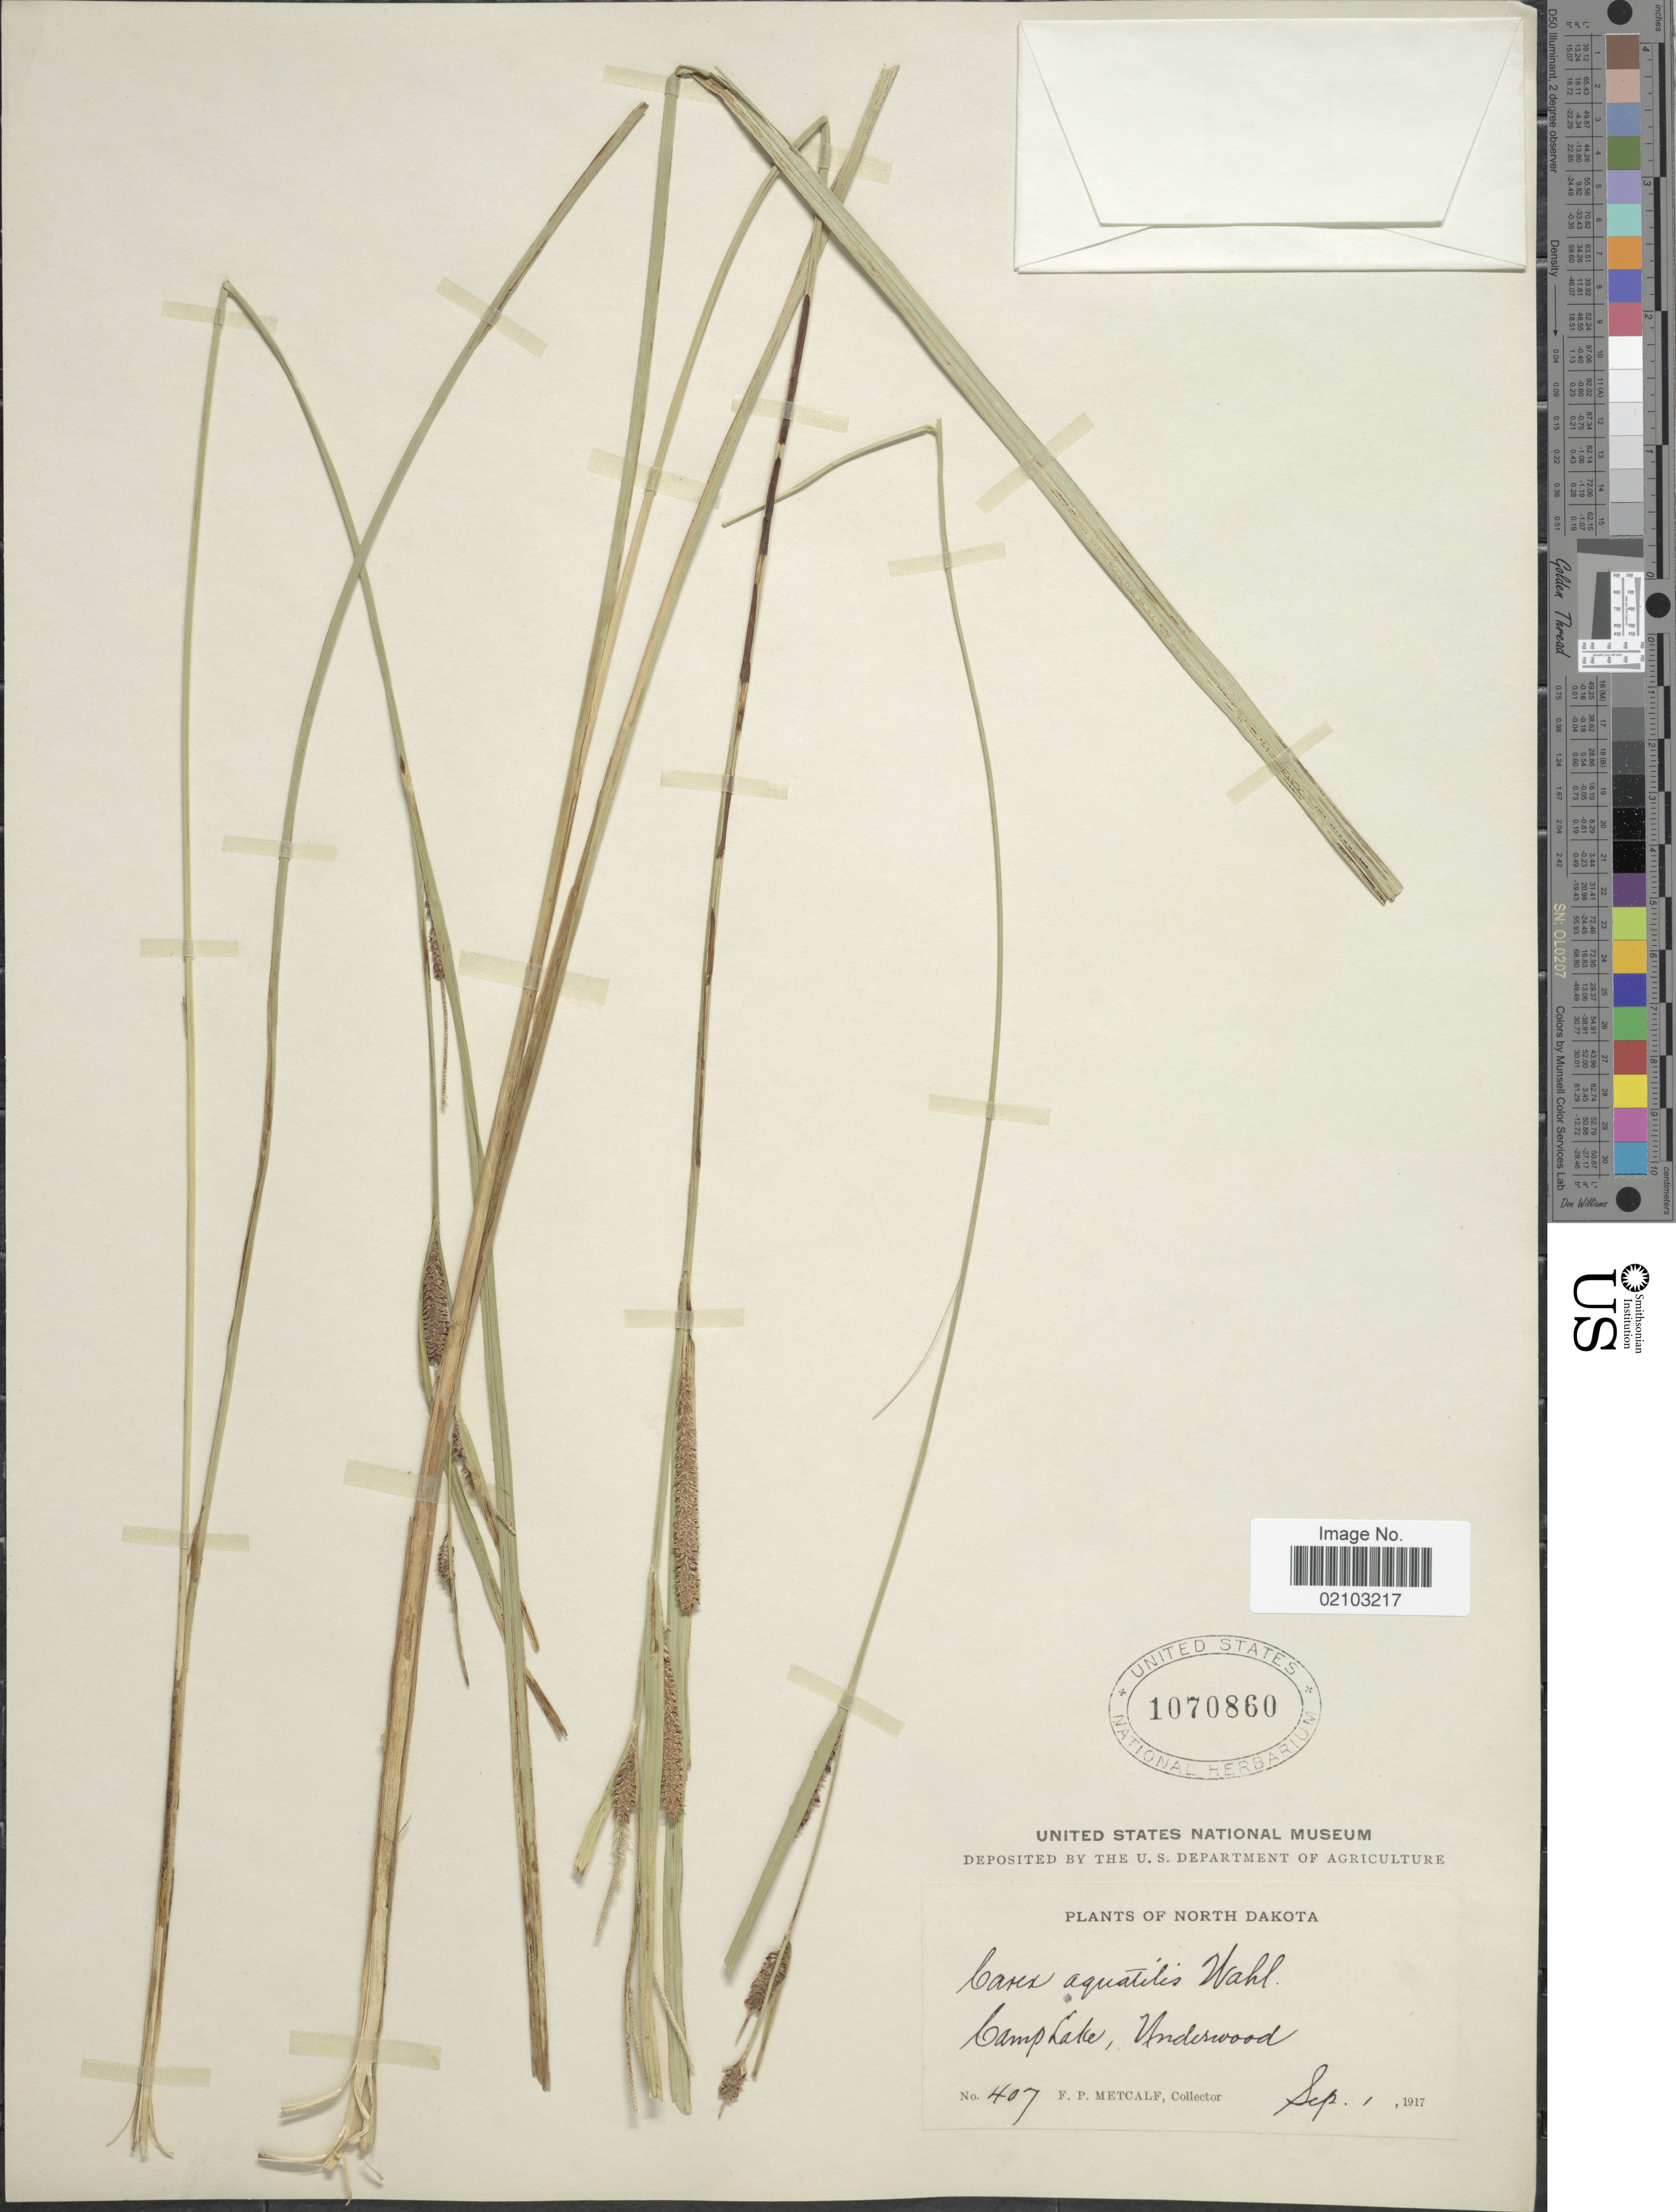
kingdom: Plantae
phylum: Tracheophyta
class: Liliopsida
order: Poales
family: Cyperaceae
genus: Carex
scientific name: Carex aquatilis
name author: Wahlenb.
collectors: F. Metcalf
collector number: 407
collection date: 1917-09-01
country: United States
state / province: North Dakota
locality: Camp Lake, Underwood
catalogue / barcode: US 1070860